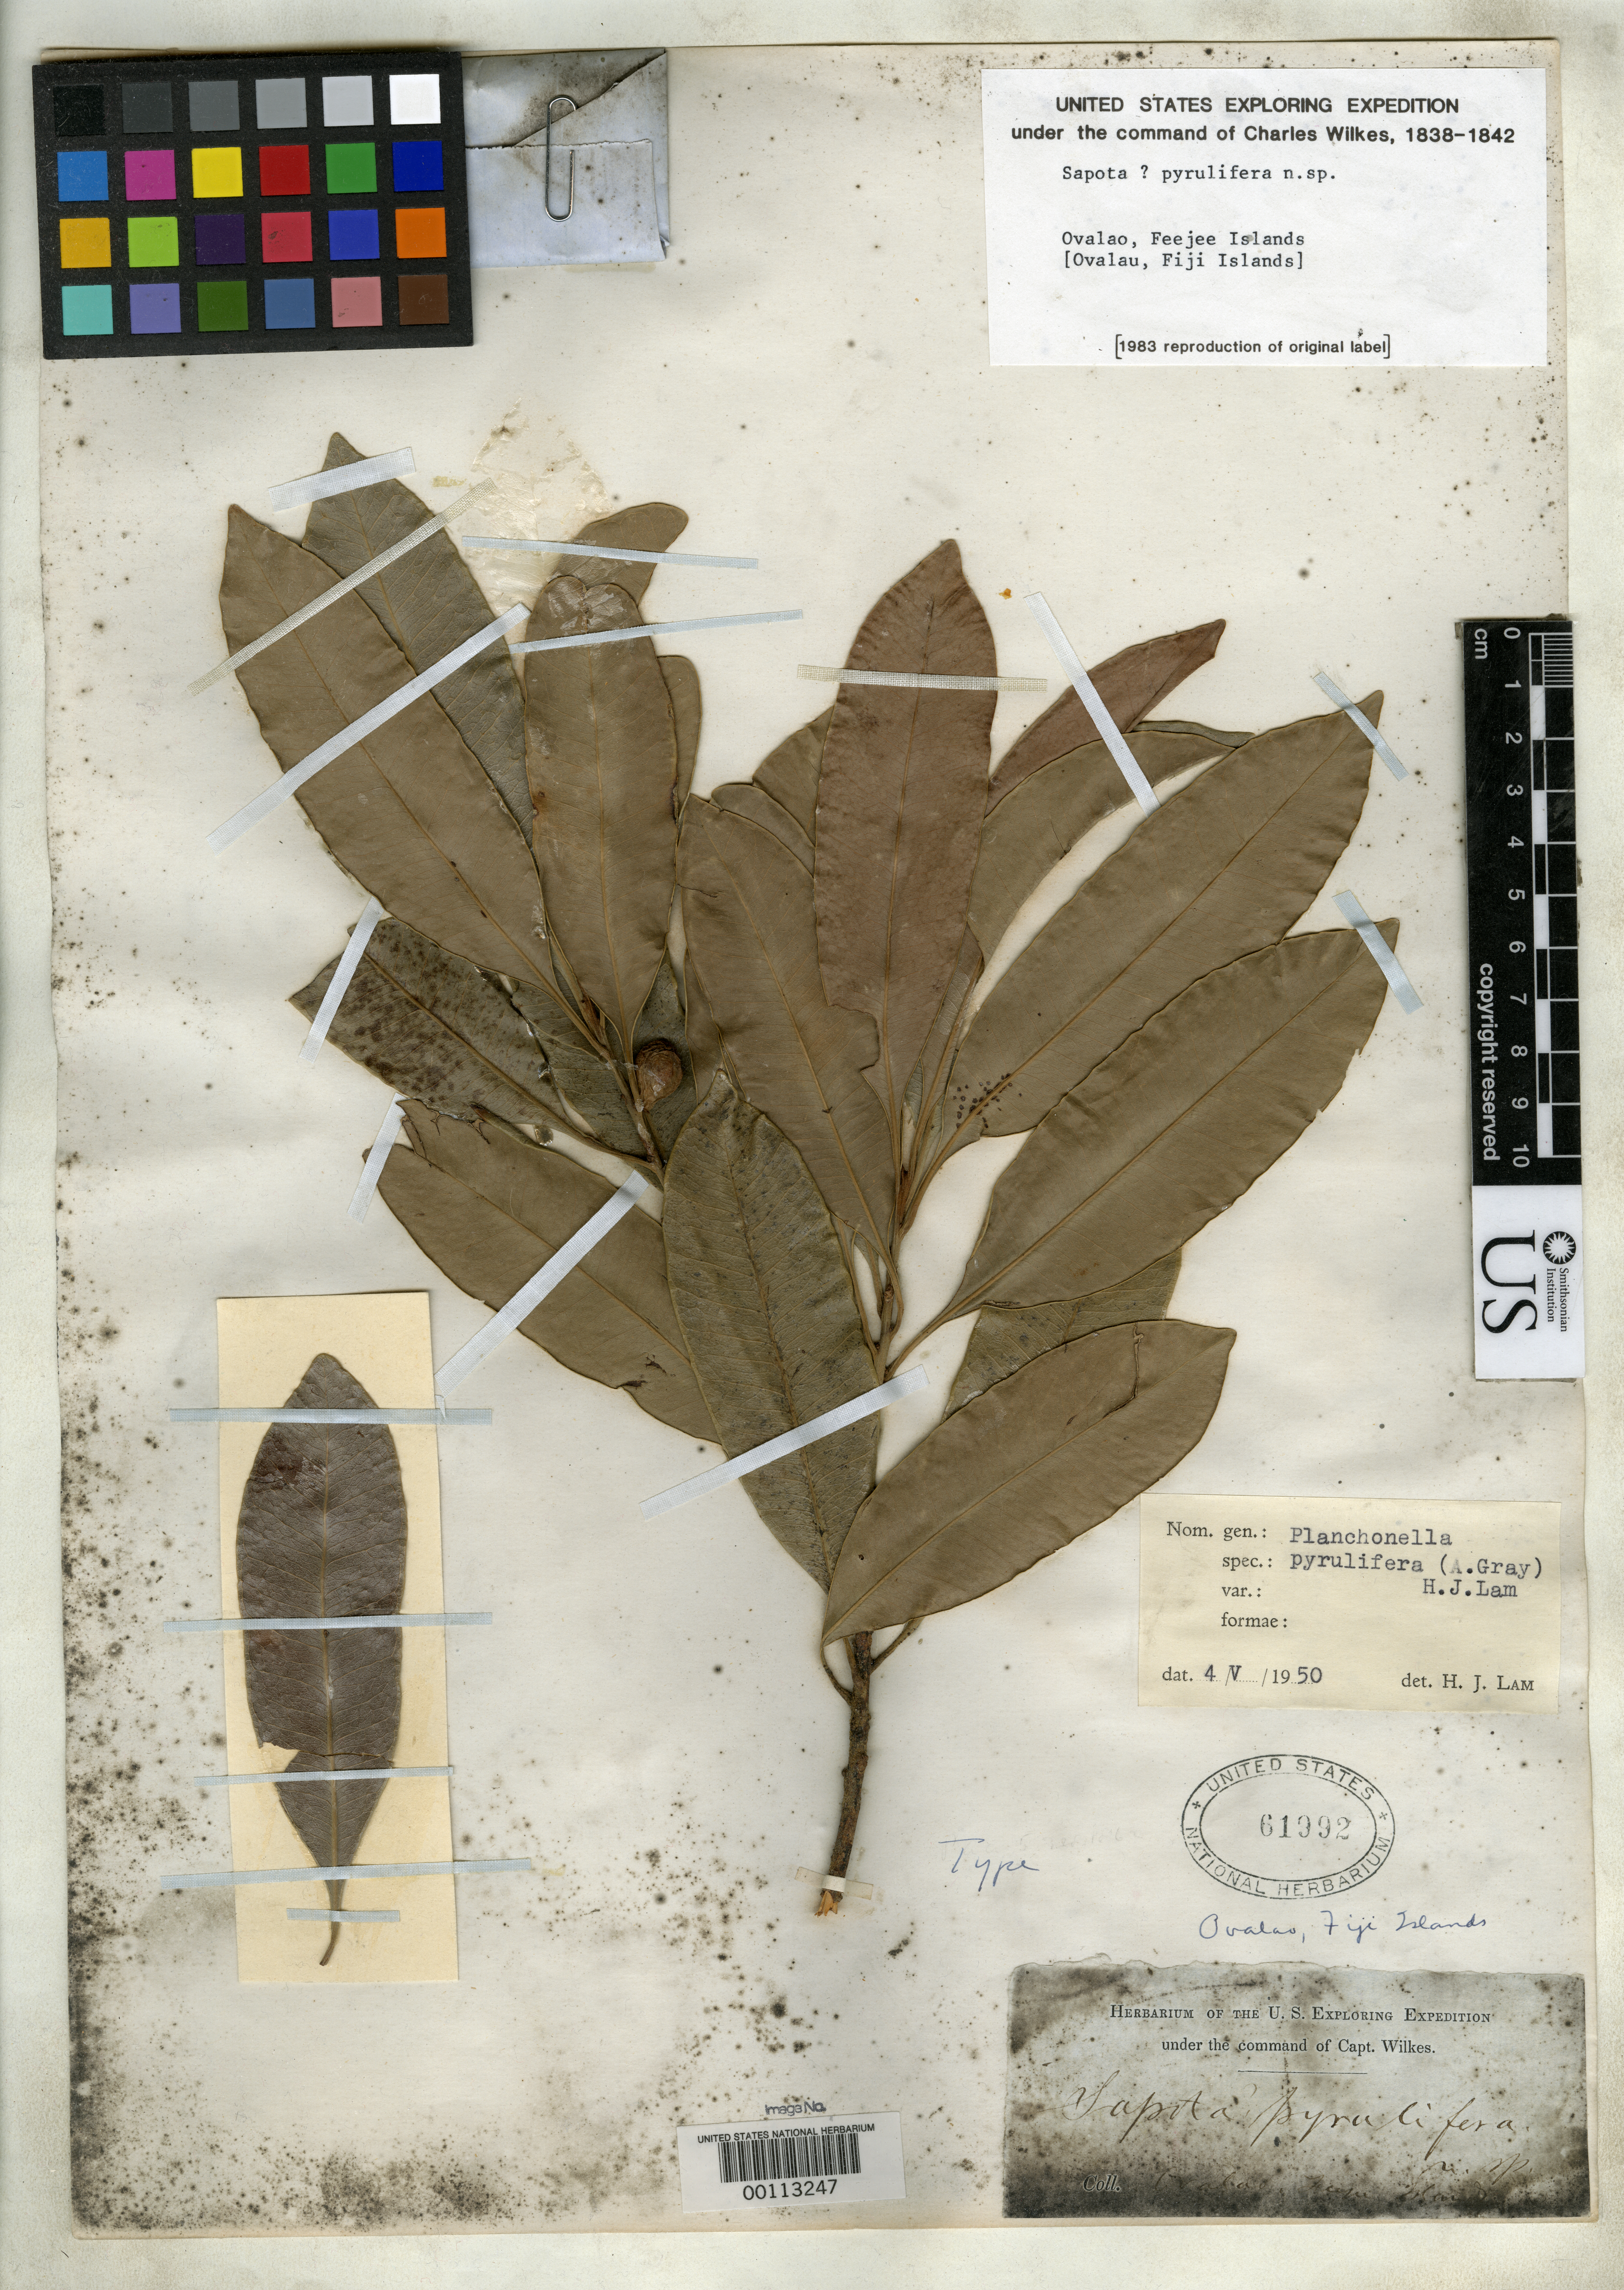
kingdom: Plantae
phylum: Tracheophyta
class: Magnoliopsida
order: Ericales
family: Sapotaceae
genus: Sapota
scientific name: Sapota pyrulifera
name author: A. Gray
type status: Holotype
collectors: Wilkes Explor. Exped.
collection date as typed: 1838 to -- --- 1842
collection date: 1838/1842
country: Fiji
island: Ovalau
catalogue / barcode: US 61992